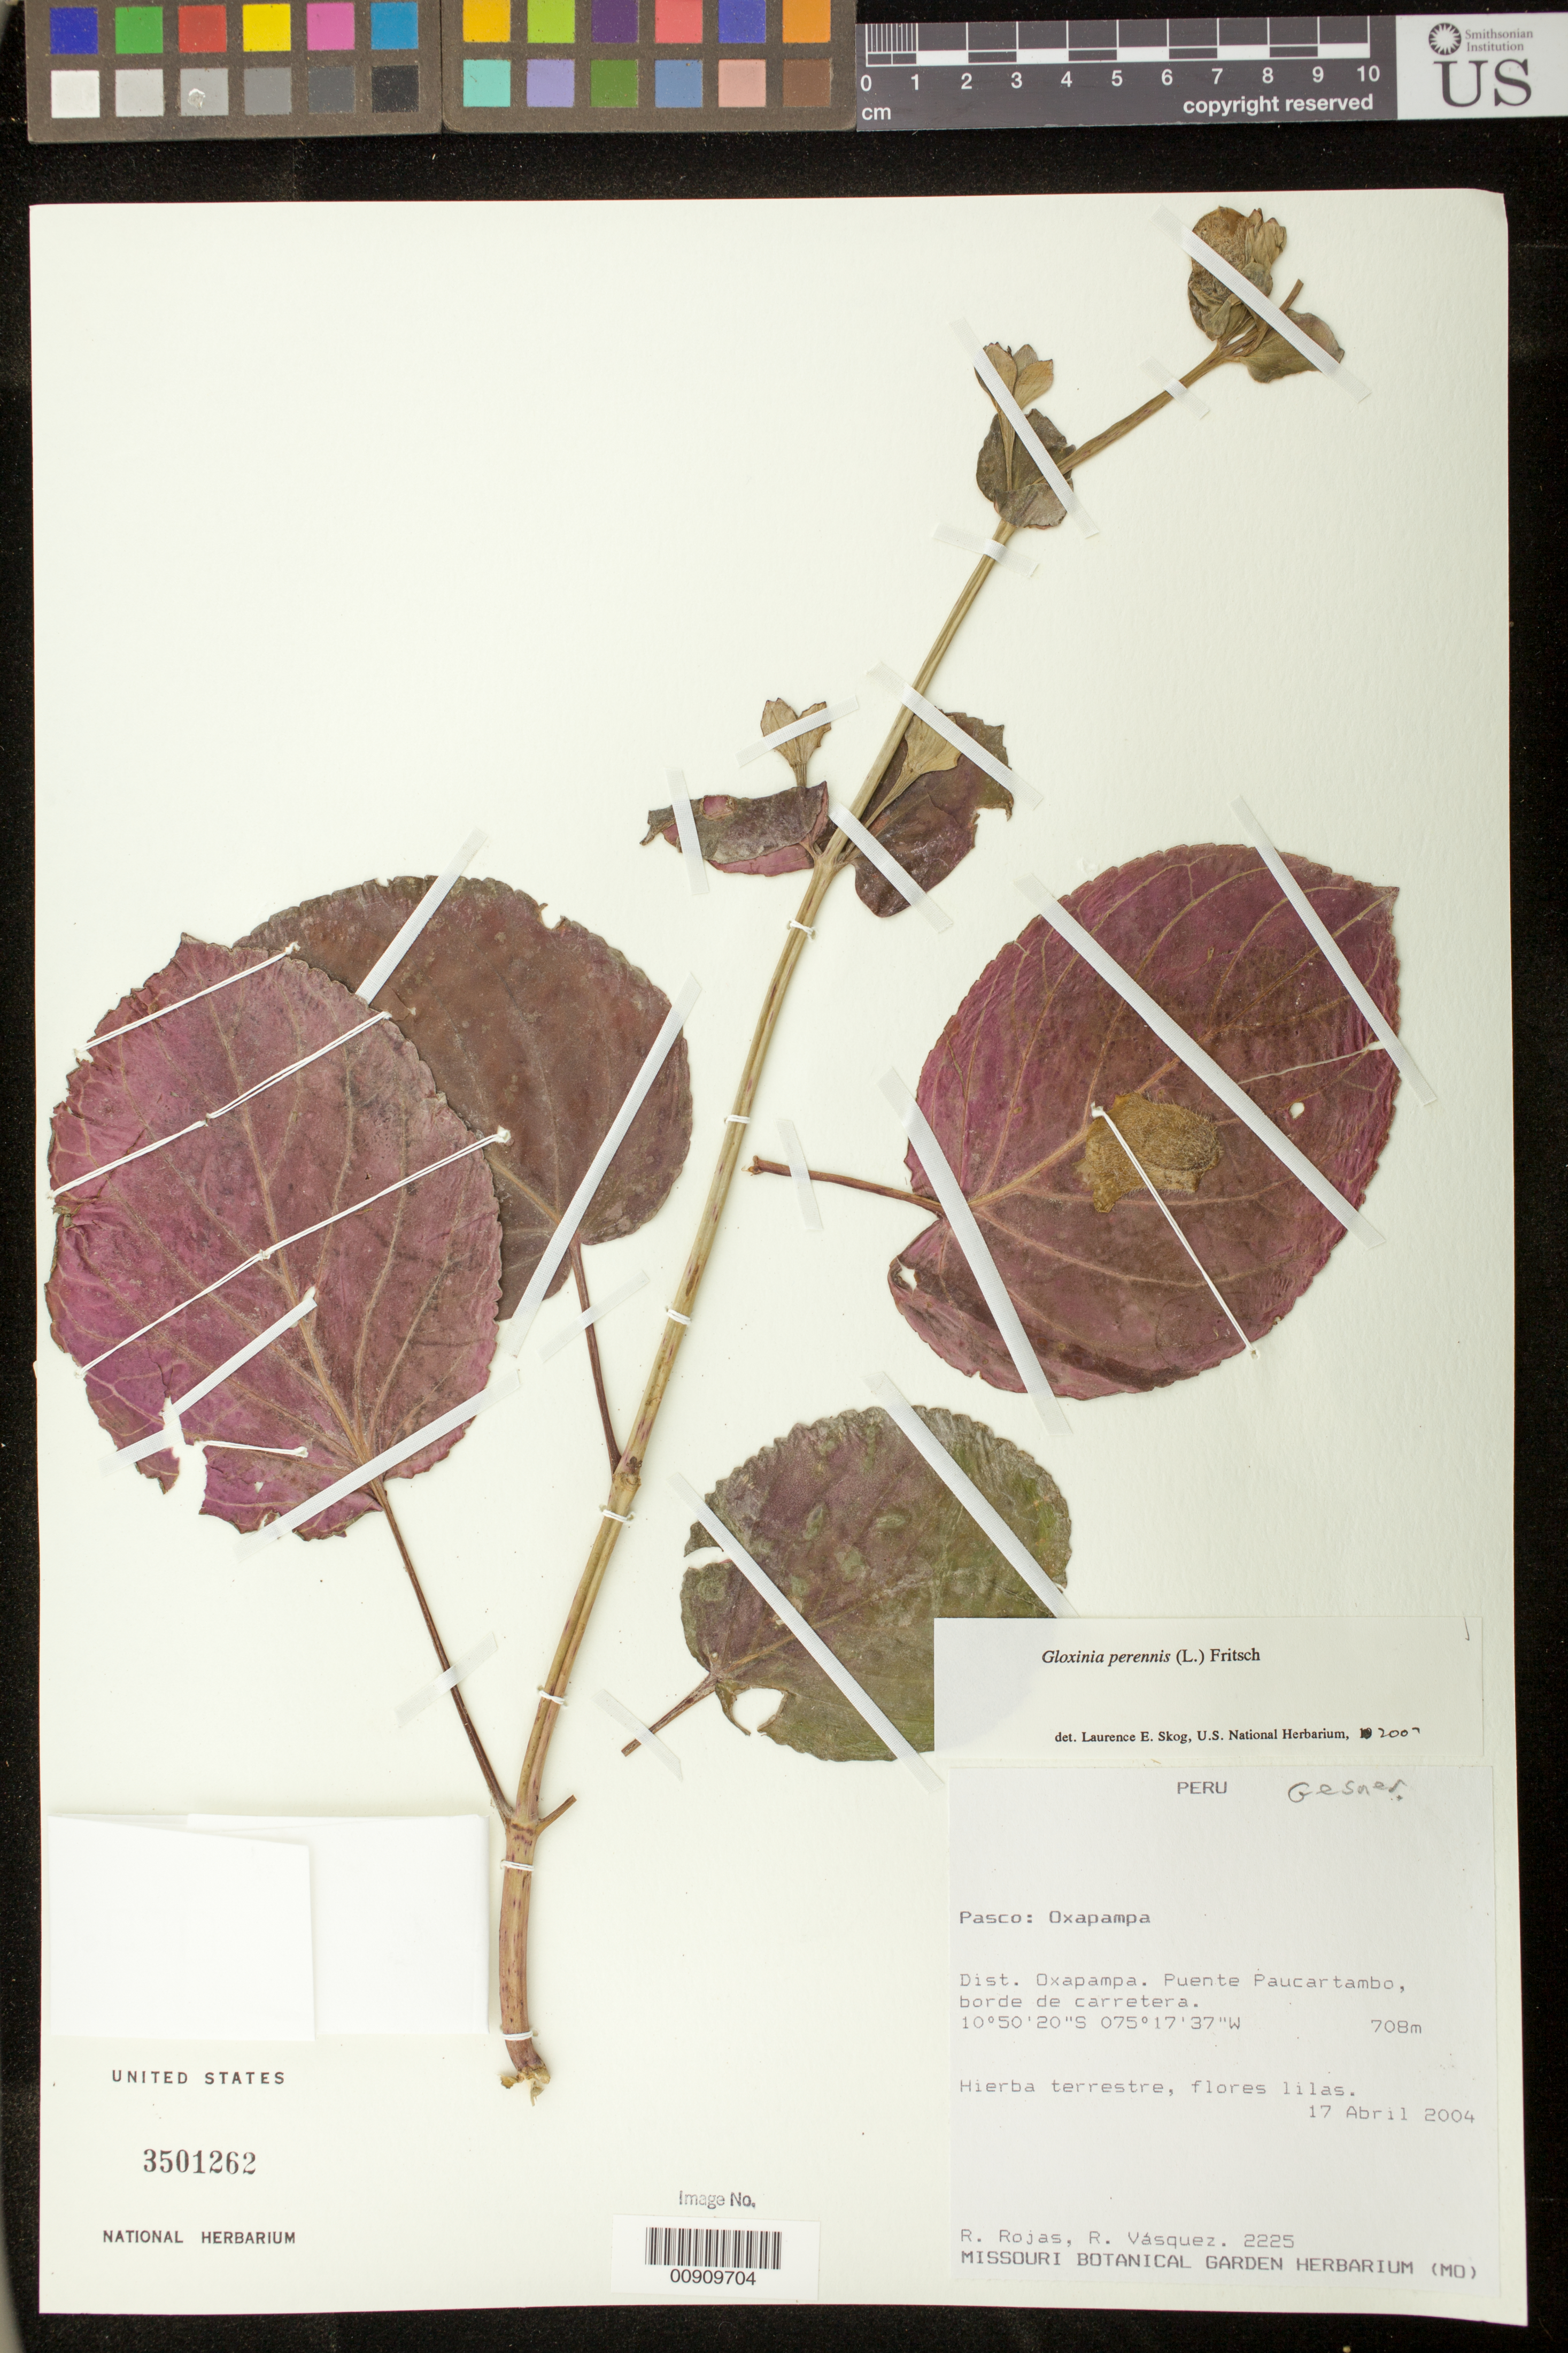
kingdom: Plantae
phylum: Tracheophyta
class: Magnoliopsida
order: Lamiales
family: Gesneriaceae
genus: Gloxinia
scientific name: Gloxinia perennis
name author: (L.) Fritsch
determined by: Skog, Laurence E.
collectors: R. Rojas & R. Vásquez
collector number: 2225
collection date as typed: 17 Apr 2004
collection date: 2004-04-17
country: Peru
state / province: Pasco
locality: Pasco: Oxapampa. Dist. Ocapampa. Puente Paucartambo, borde de carretera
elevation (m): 708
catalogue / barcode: US 3501262